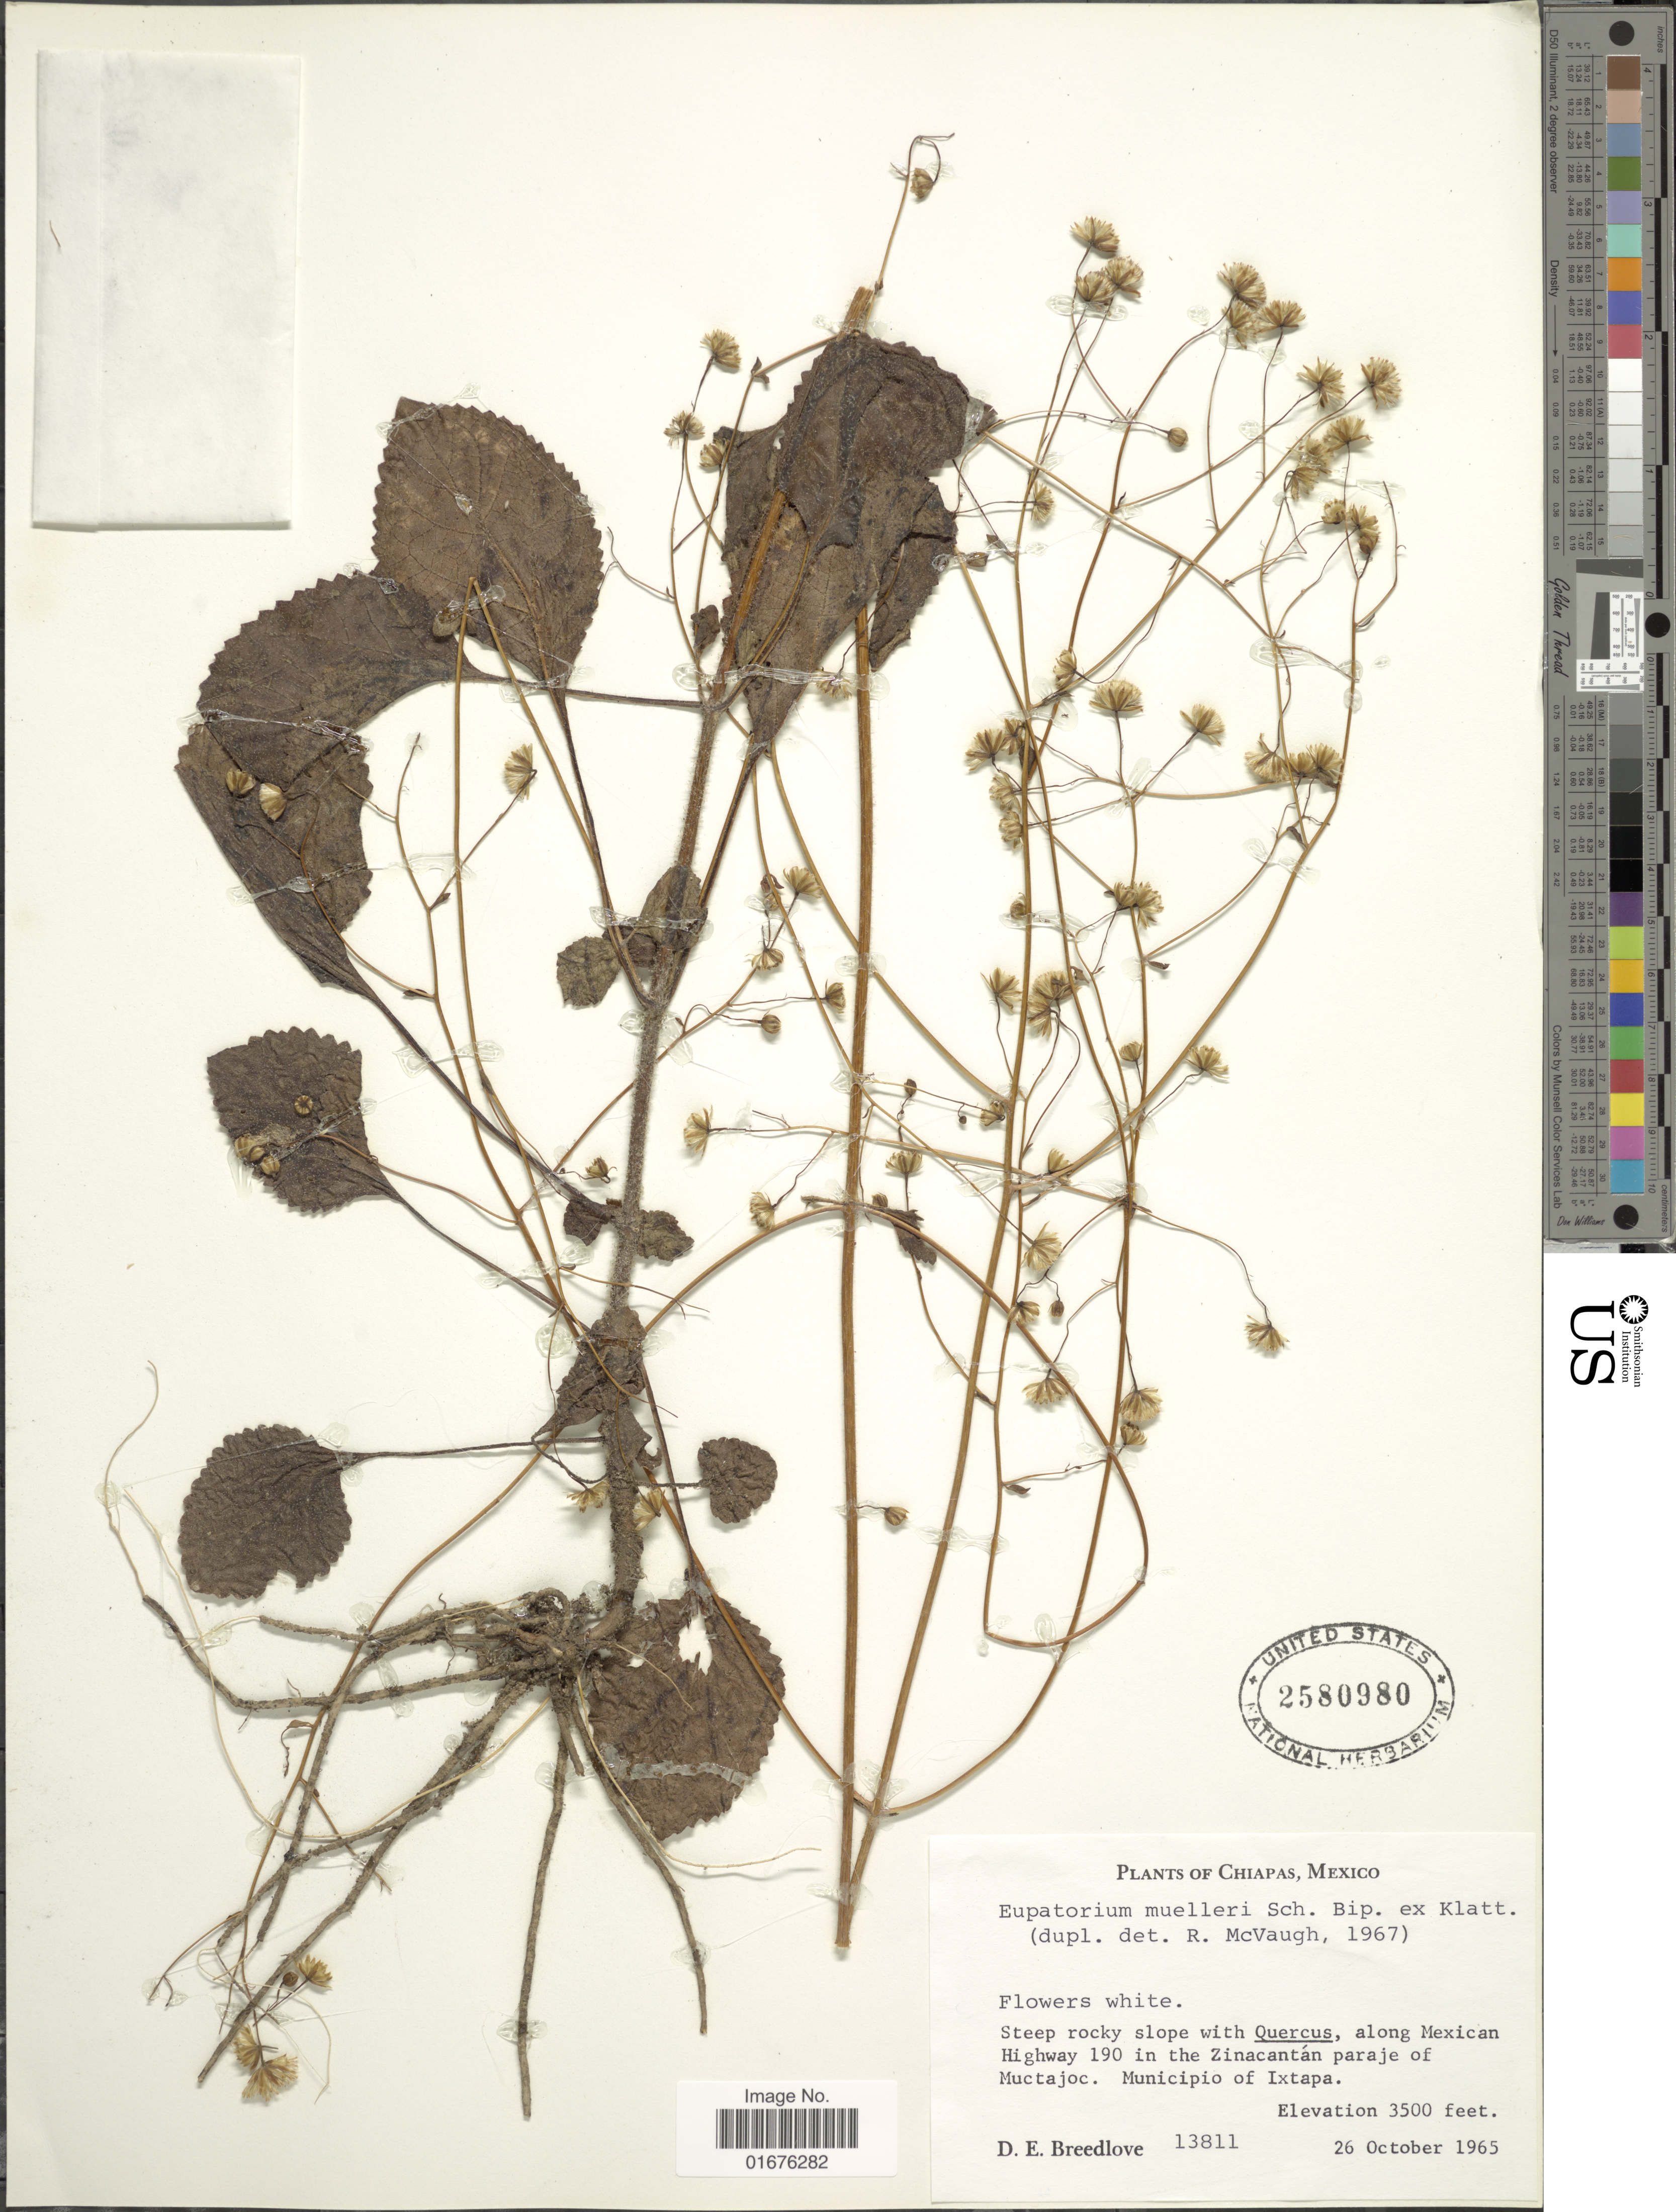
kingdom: Plantae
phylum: Tracheophyta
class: Magnoliopsida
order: Asterales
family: Asteraceae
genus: Ageratina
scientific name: Ageratina muelleri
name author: (Sch. Bip. ex Klatt) R.M. King & H. Rob.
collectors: D. E. Breedlove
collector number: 13811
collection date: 1965-10-26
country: Mexico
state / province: Chiapas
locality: Steep rocky slope wtih Quercus, along Mexican Highway 190 in the Zinacantán paraje of Muctajoc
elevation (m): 1067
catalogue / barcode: US 2580980